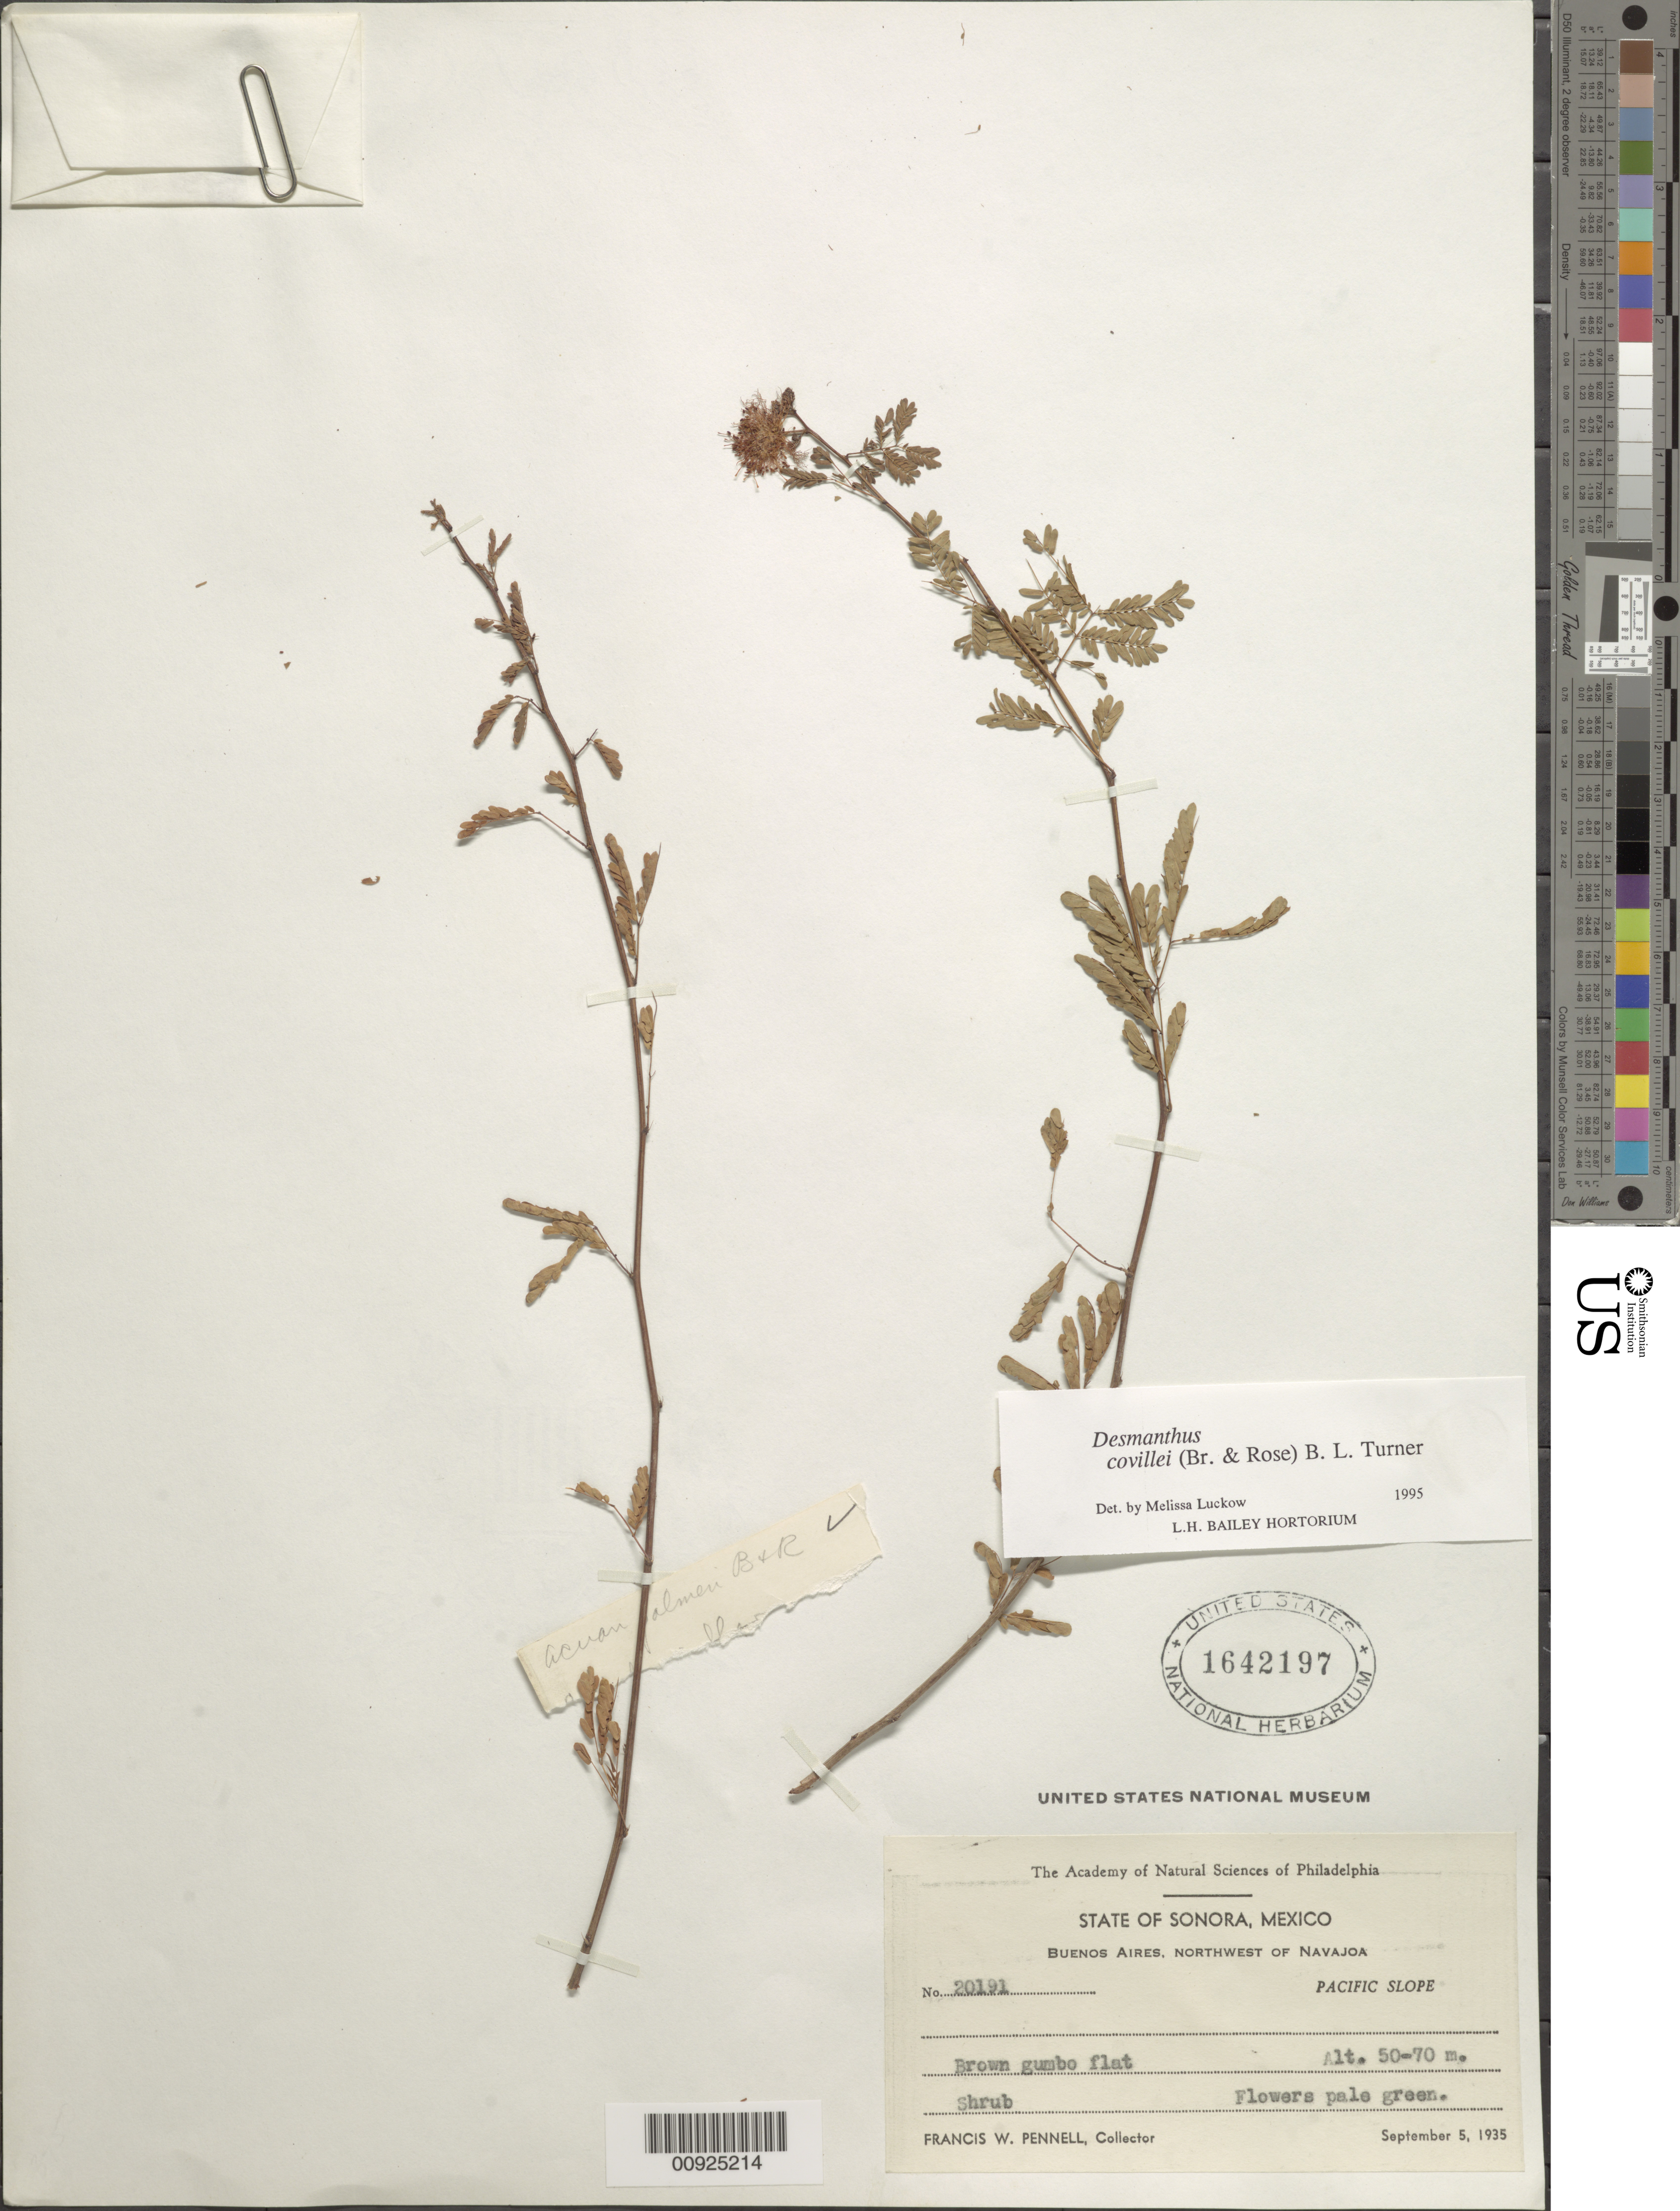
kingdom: Plantae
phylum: Tracheophyta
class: Magnoliopsida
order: Fabales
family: Fabaceae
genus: Desmanthus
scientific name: Desmanthus covillei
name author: (Britton) Wiggins ex B.L. Turner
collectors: F. W. Pennell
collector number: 20191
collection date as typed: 05 Sep 1935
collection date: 1935-09-05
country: Mexico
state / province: Sonora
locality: Buenos Aires, Northwest of Navajoa, State of Sonora, Pacific Slope.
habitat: Brown gumbo flat.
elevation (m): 70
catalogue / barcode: US 1642197